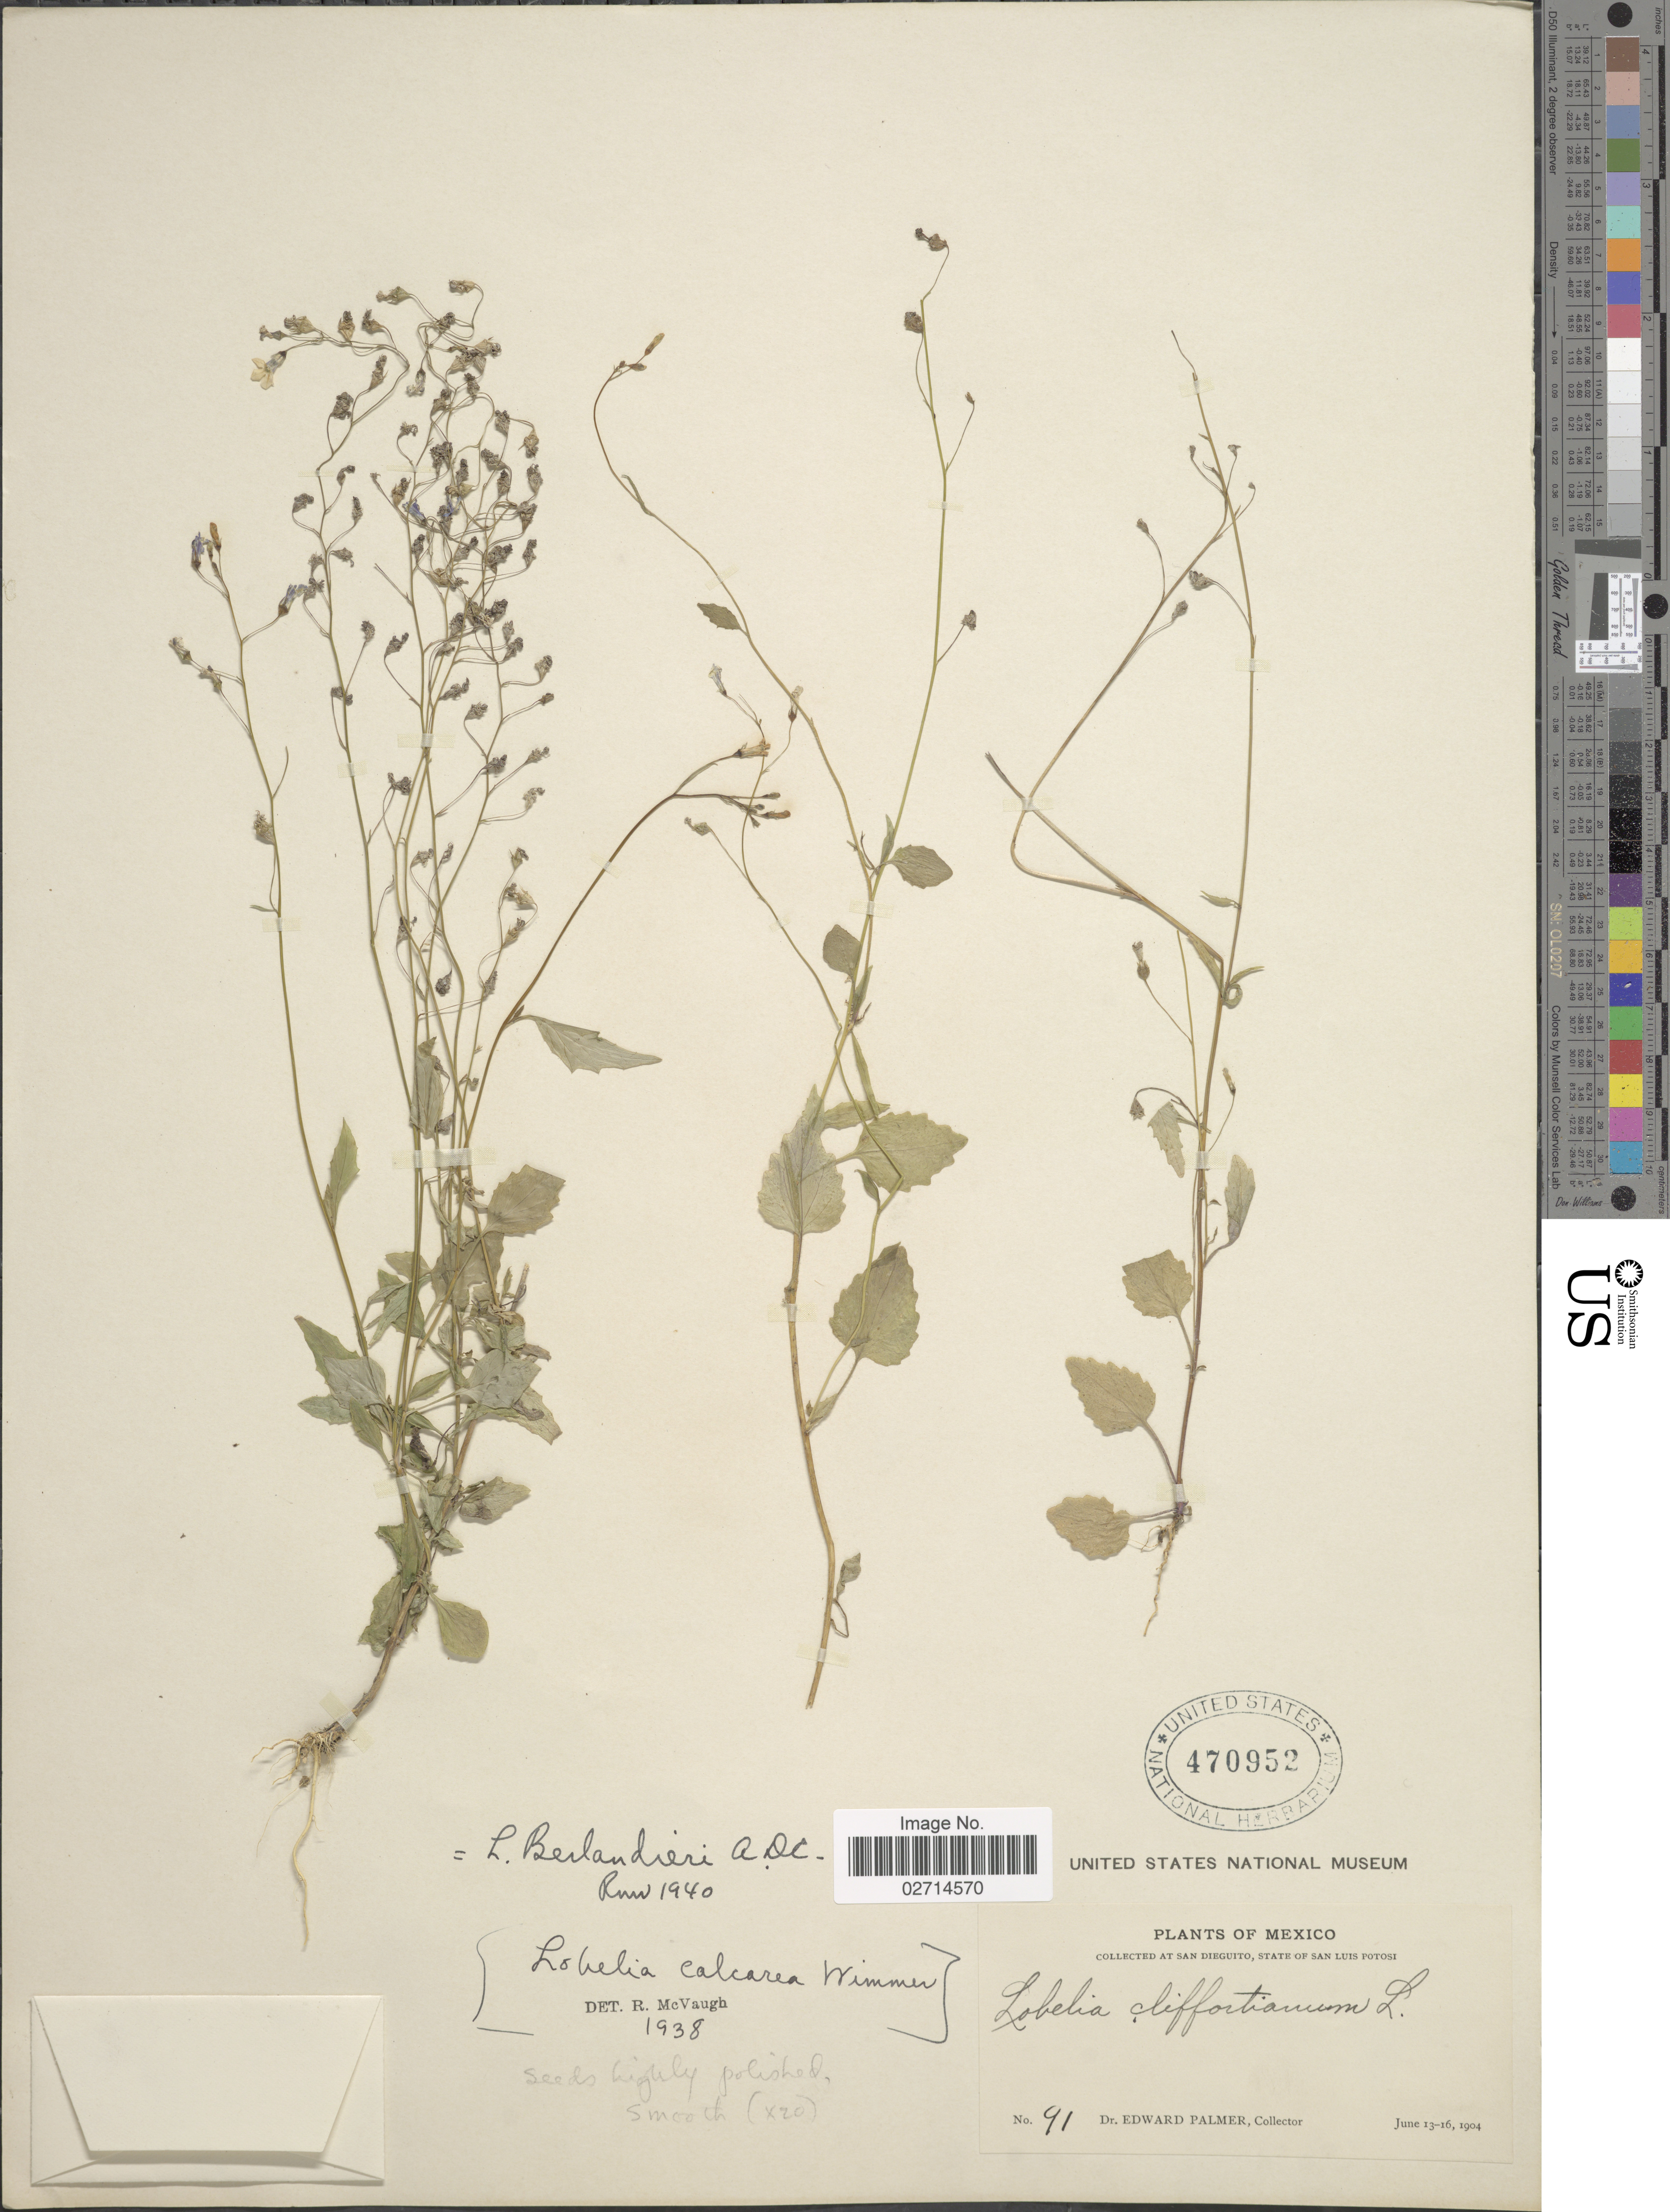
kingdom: Plantae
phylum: Tracheophyta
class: Magnoliopsida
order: Asterales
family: Campanulaceae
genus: Lobelia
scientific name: Lobelia berlandieri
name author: A. DC.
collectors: E. Palmer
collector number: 94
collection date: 1904-06-13/1904-06-16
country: Mexico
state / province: San Luis Potosí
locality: San Dieguito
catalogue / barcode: US 470952